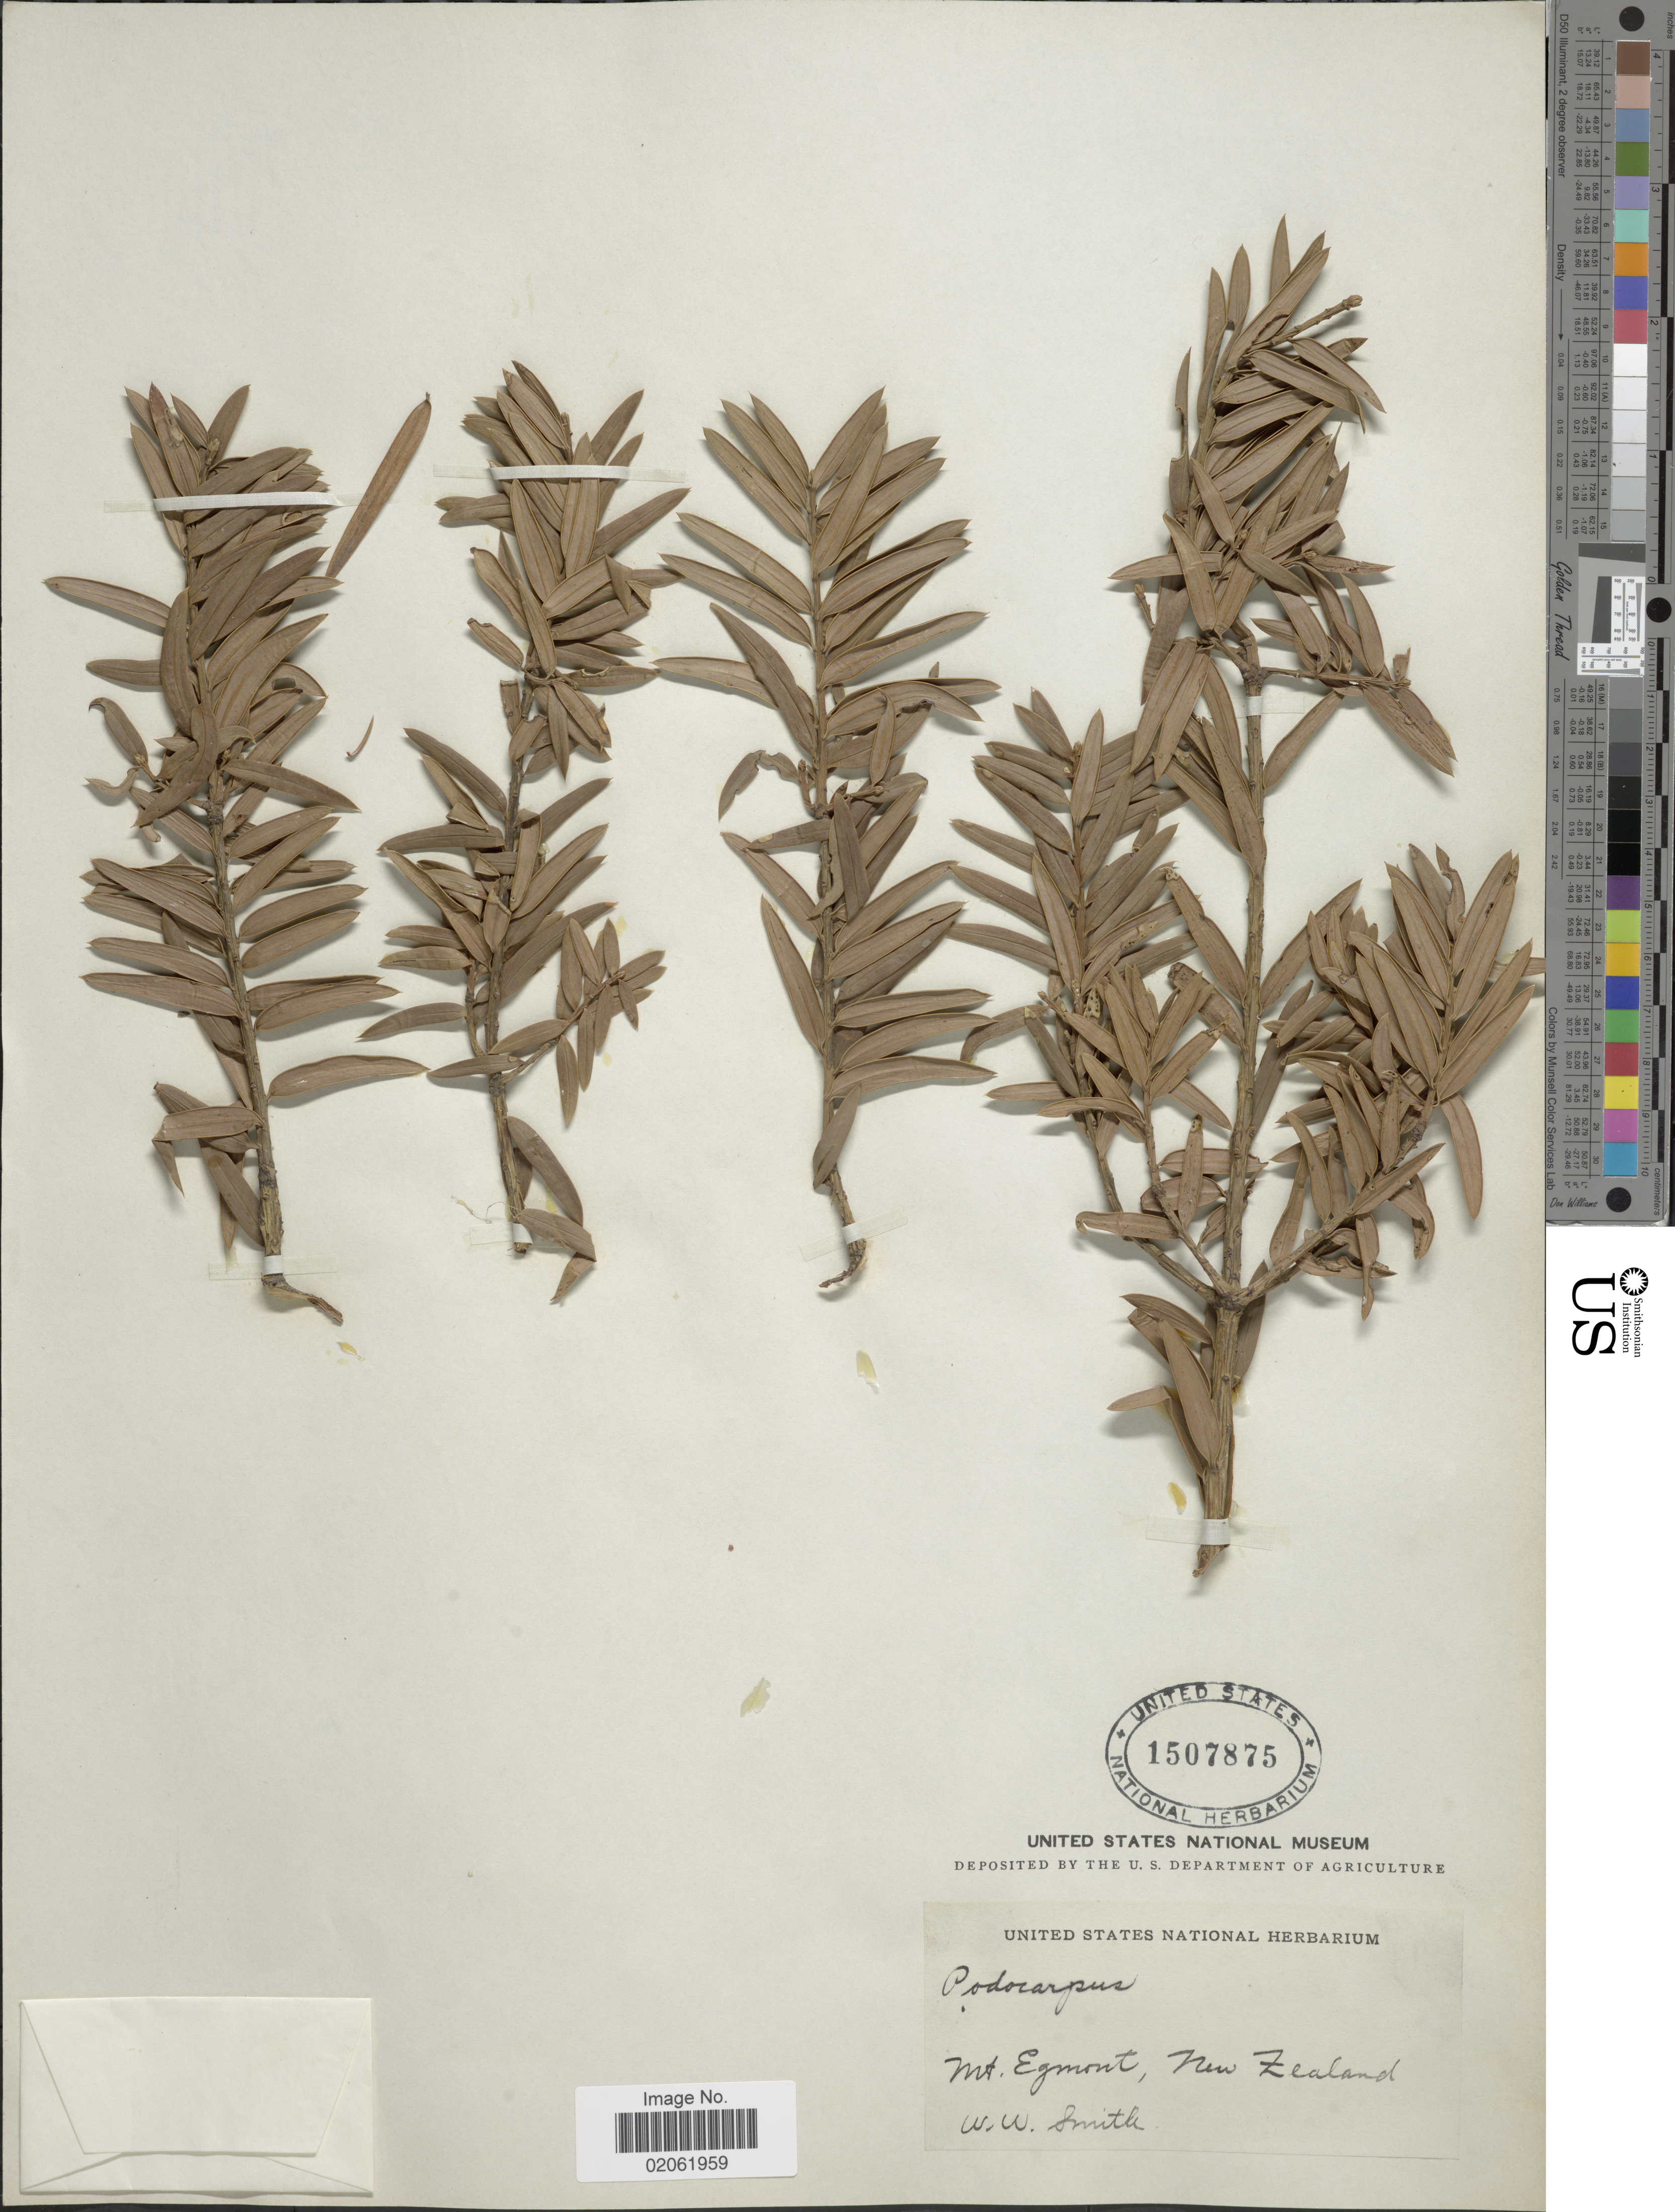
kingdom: Plantae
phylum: Tracheophyta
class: Pinopsida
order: Pinales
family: Podocarpaceae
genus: Podocarpus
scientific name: Podocarpus totara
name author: G. Benn. ex D. Don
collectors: W. W. Smith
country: New Zealand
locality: Mt. Egmont, New Zealand.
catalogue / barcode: US 1507875